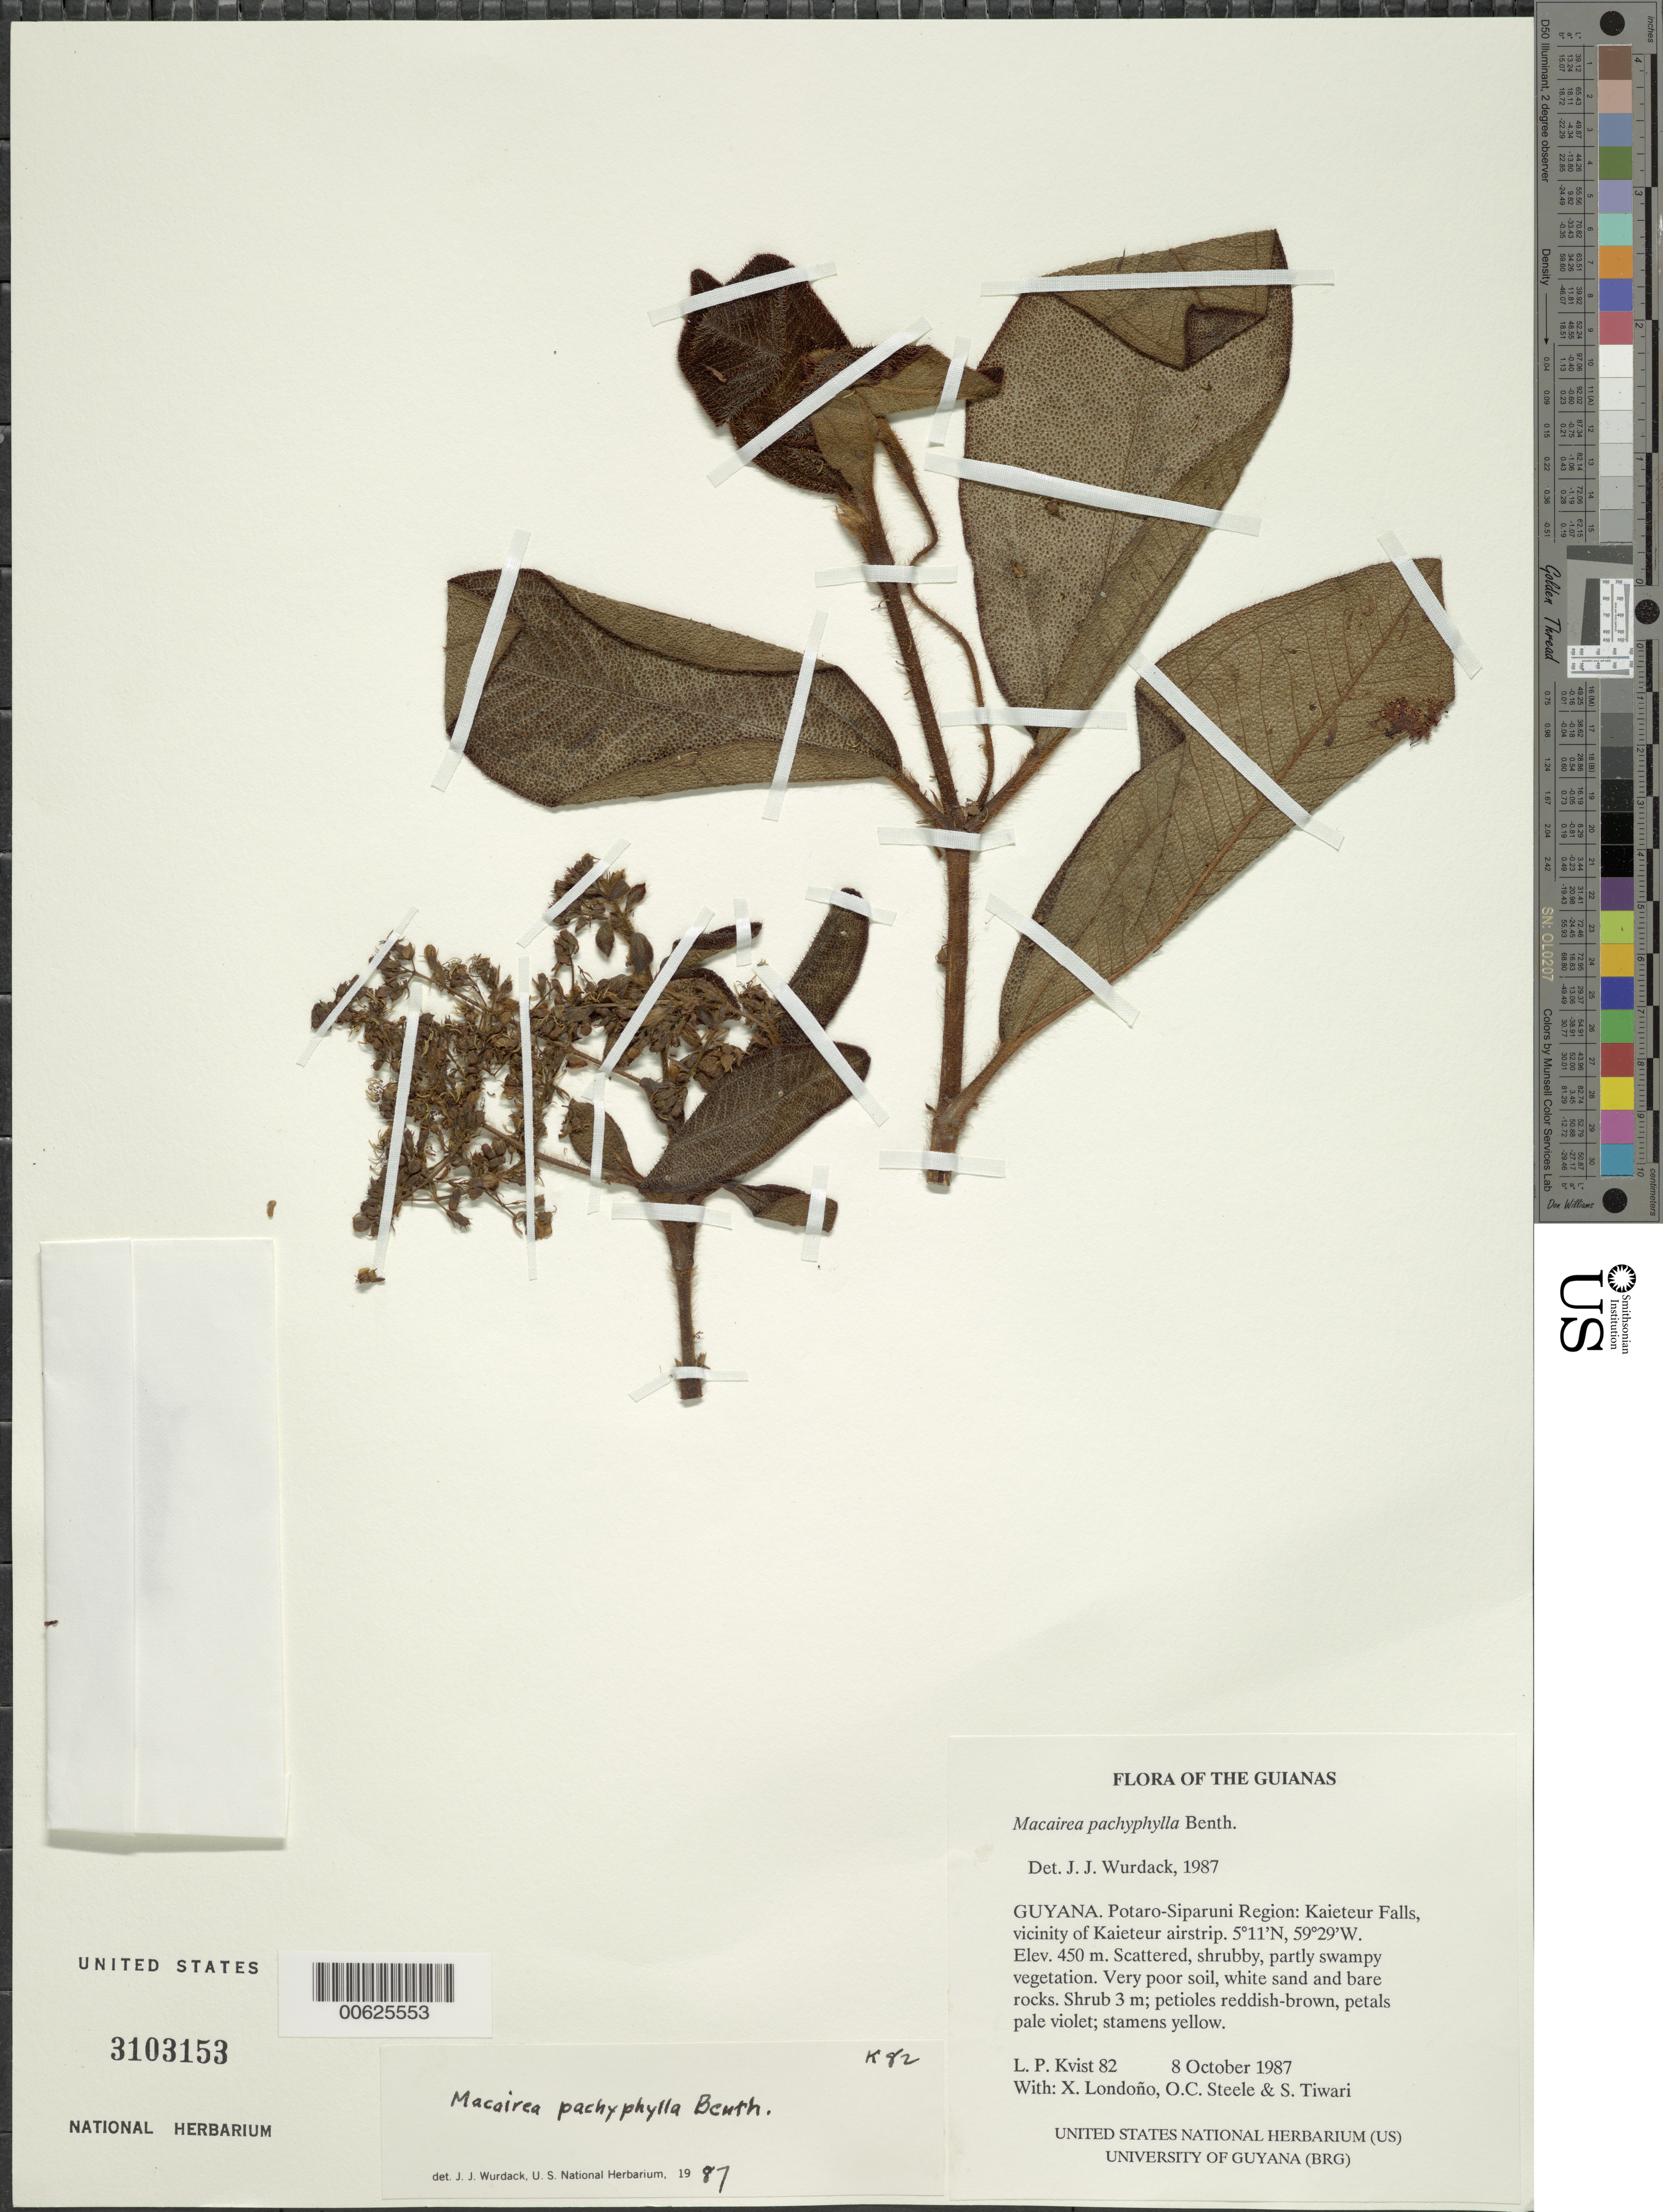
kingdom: Plantae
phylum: Tracheophyta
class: Magnoliopsida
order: Myrtales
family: Melastomataceae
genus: Macairea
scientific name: Macairea pachyphylla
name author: Benth.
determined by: Wurdack, John J., (US), US (UNITED STATES)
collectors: L. P. Kvist, X. Londoño, O. C. Steele & S. Tiwari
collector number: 82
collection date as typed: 8 October 1987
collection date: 1987-10-08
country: Guyana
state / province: Potaro-Siparuni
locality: Kaieteur Falls, vicinity of Kaieteur airstrip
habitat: Scattered, shrubby, partly swampy vegetation. Very poor soil, white sand and bare rocks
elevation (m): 450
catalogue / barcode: US 3103153